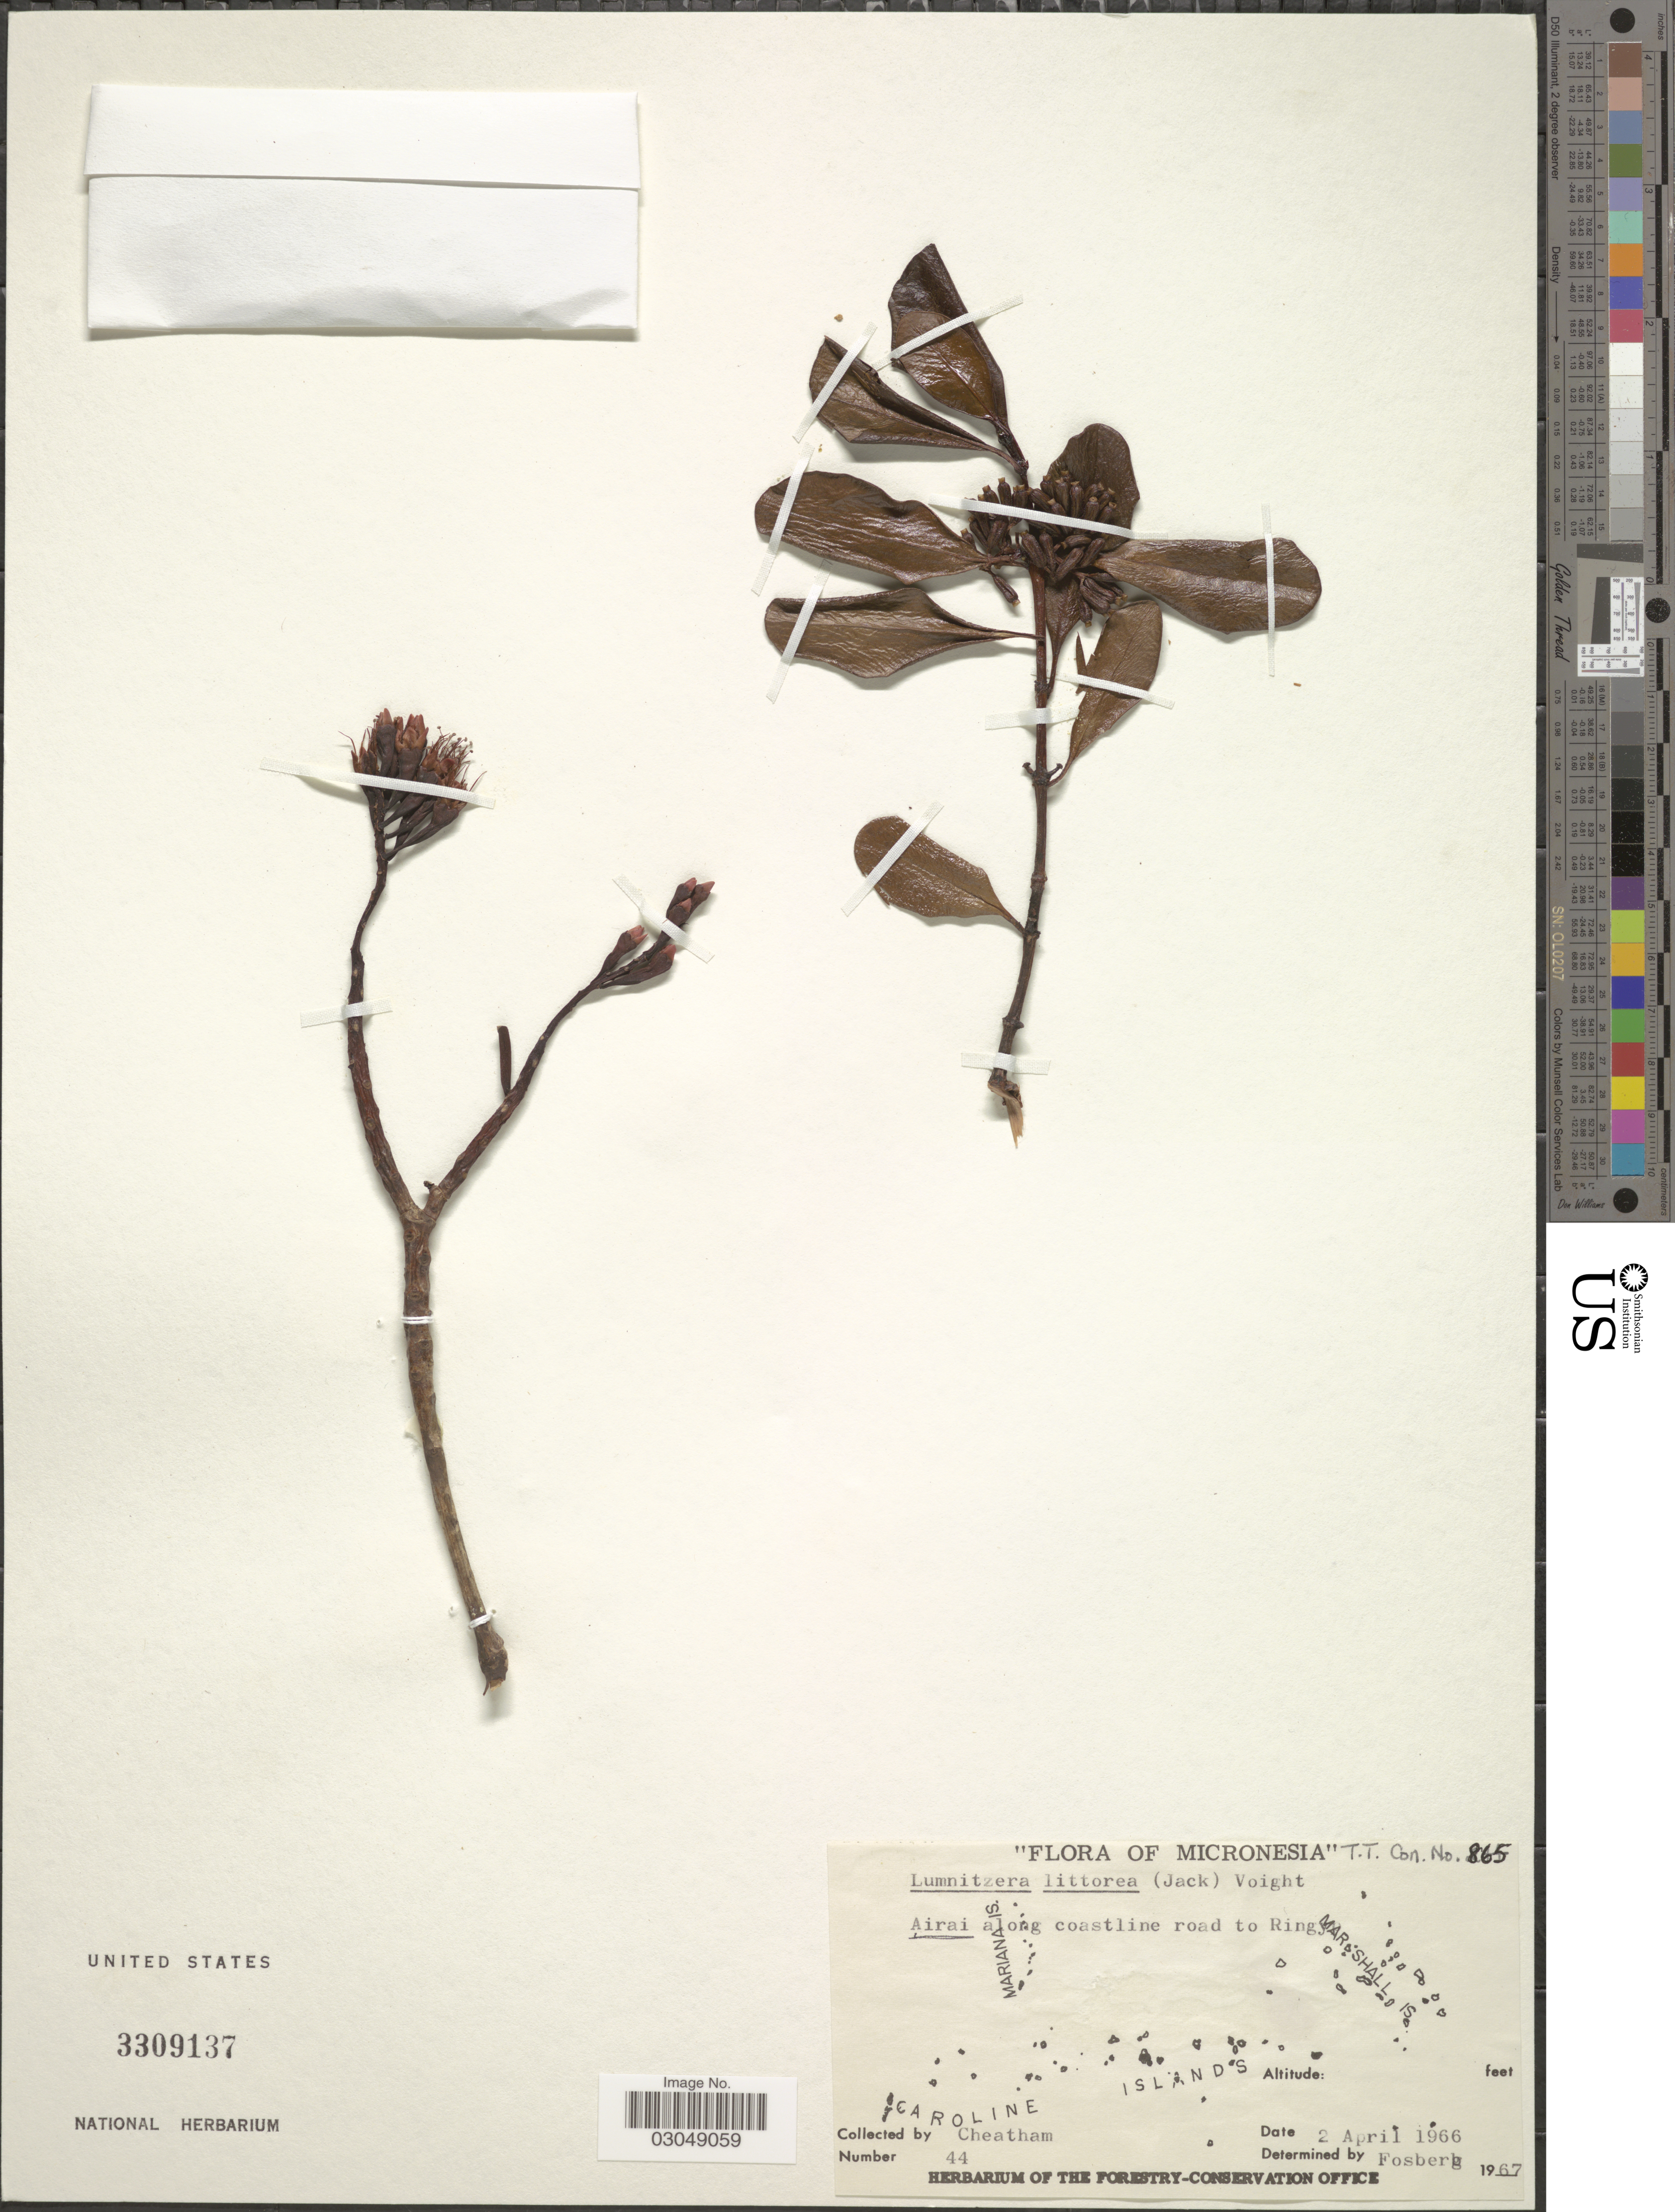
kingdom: Plantae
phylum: Tracheophyta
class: Magnoliopsida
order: Myrtales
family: Combretaceae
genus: Lumnitzera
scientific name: Lumnitzera littorea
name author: (Jack) Voight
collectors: Cheatham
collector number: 44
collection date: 1966-04-02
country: Micronesia, Federated States of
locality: Micronesia. Caroline Islands.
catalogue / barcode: US 3309137